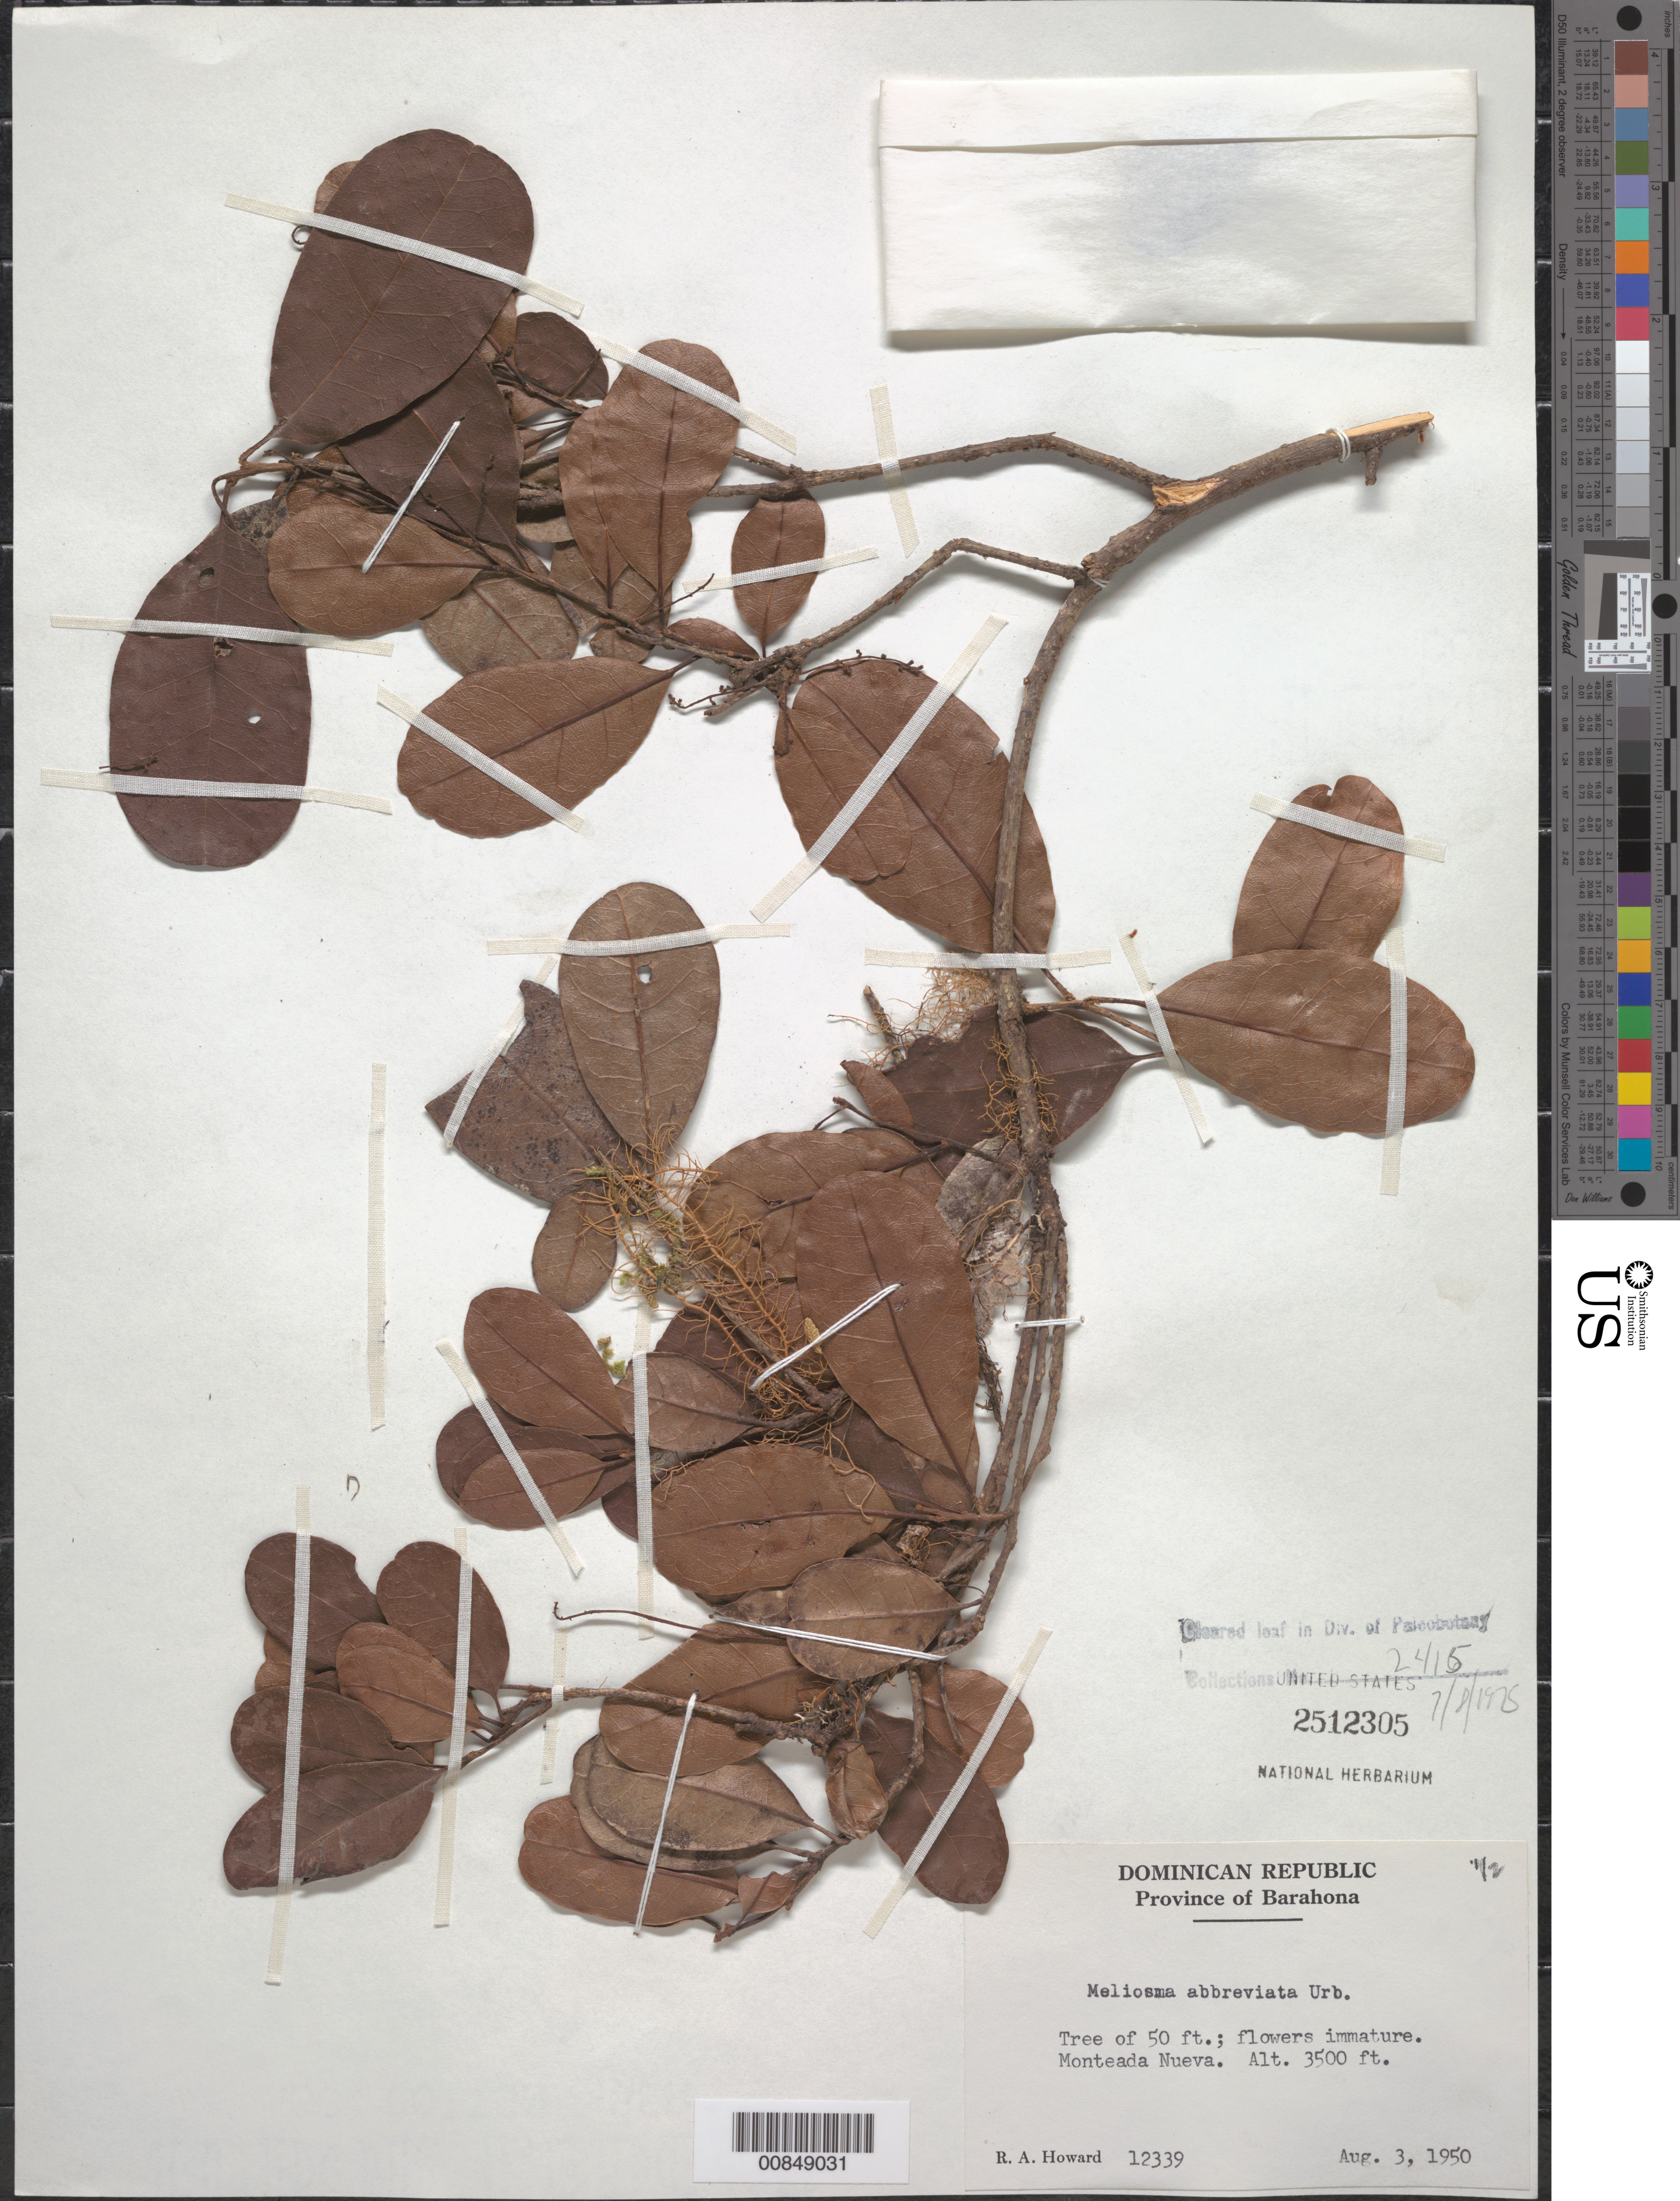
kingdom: Plantae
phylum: Tracheophyta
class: Magnoliopsida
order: Proteales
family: Sabiaceae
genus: Meliosma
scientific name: Meliosma abbreviata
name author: Urb.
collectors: R. A. Howard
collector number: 12339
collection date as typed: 03 Aug 1950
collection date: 1950-08-03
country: Dominican Republic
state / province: Barahona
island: Hispaniola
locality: Monteada Nueva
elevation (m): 1067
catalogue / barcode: US 2512305